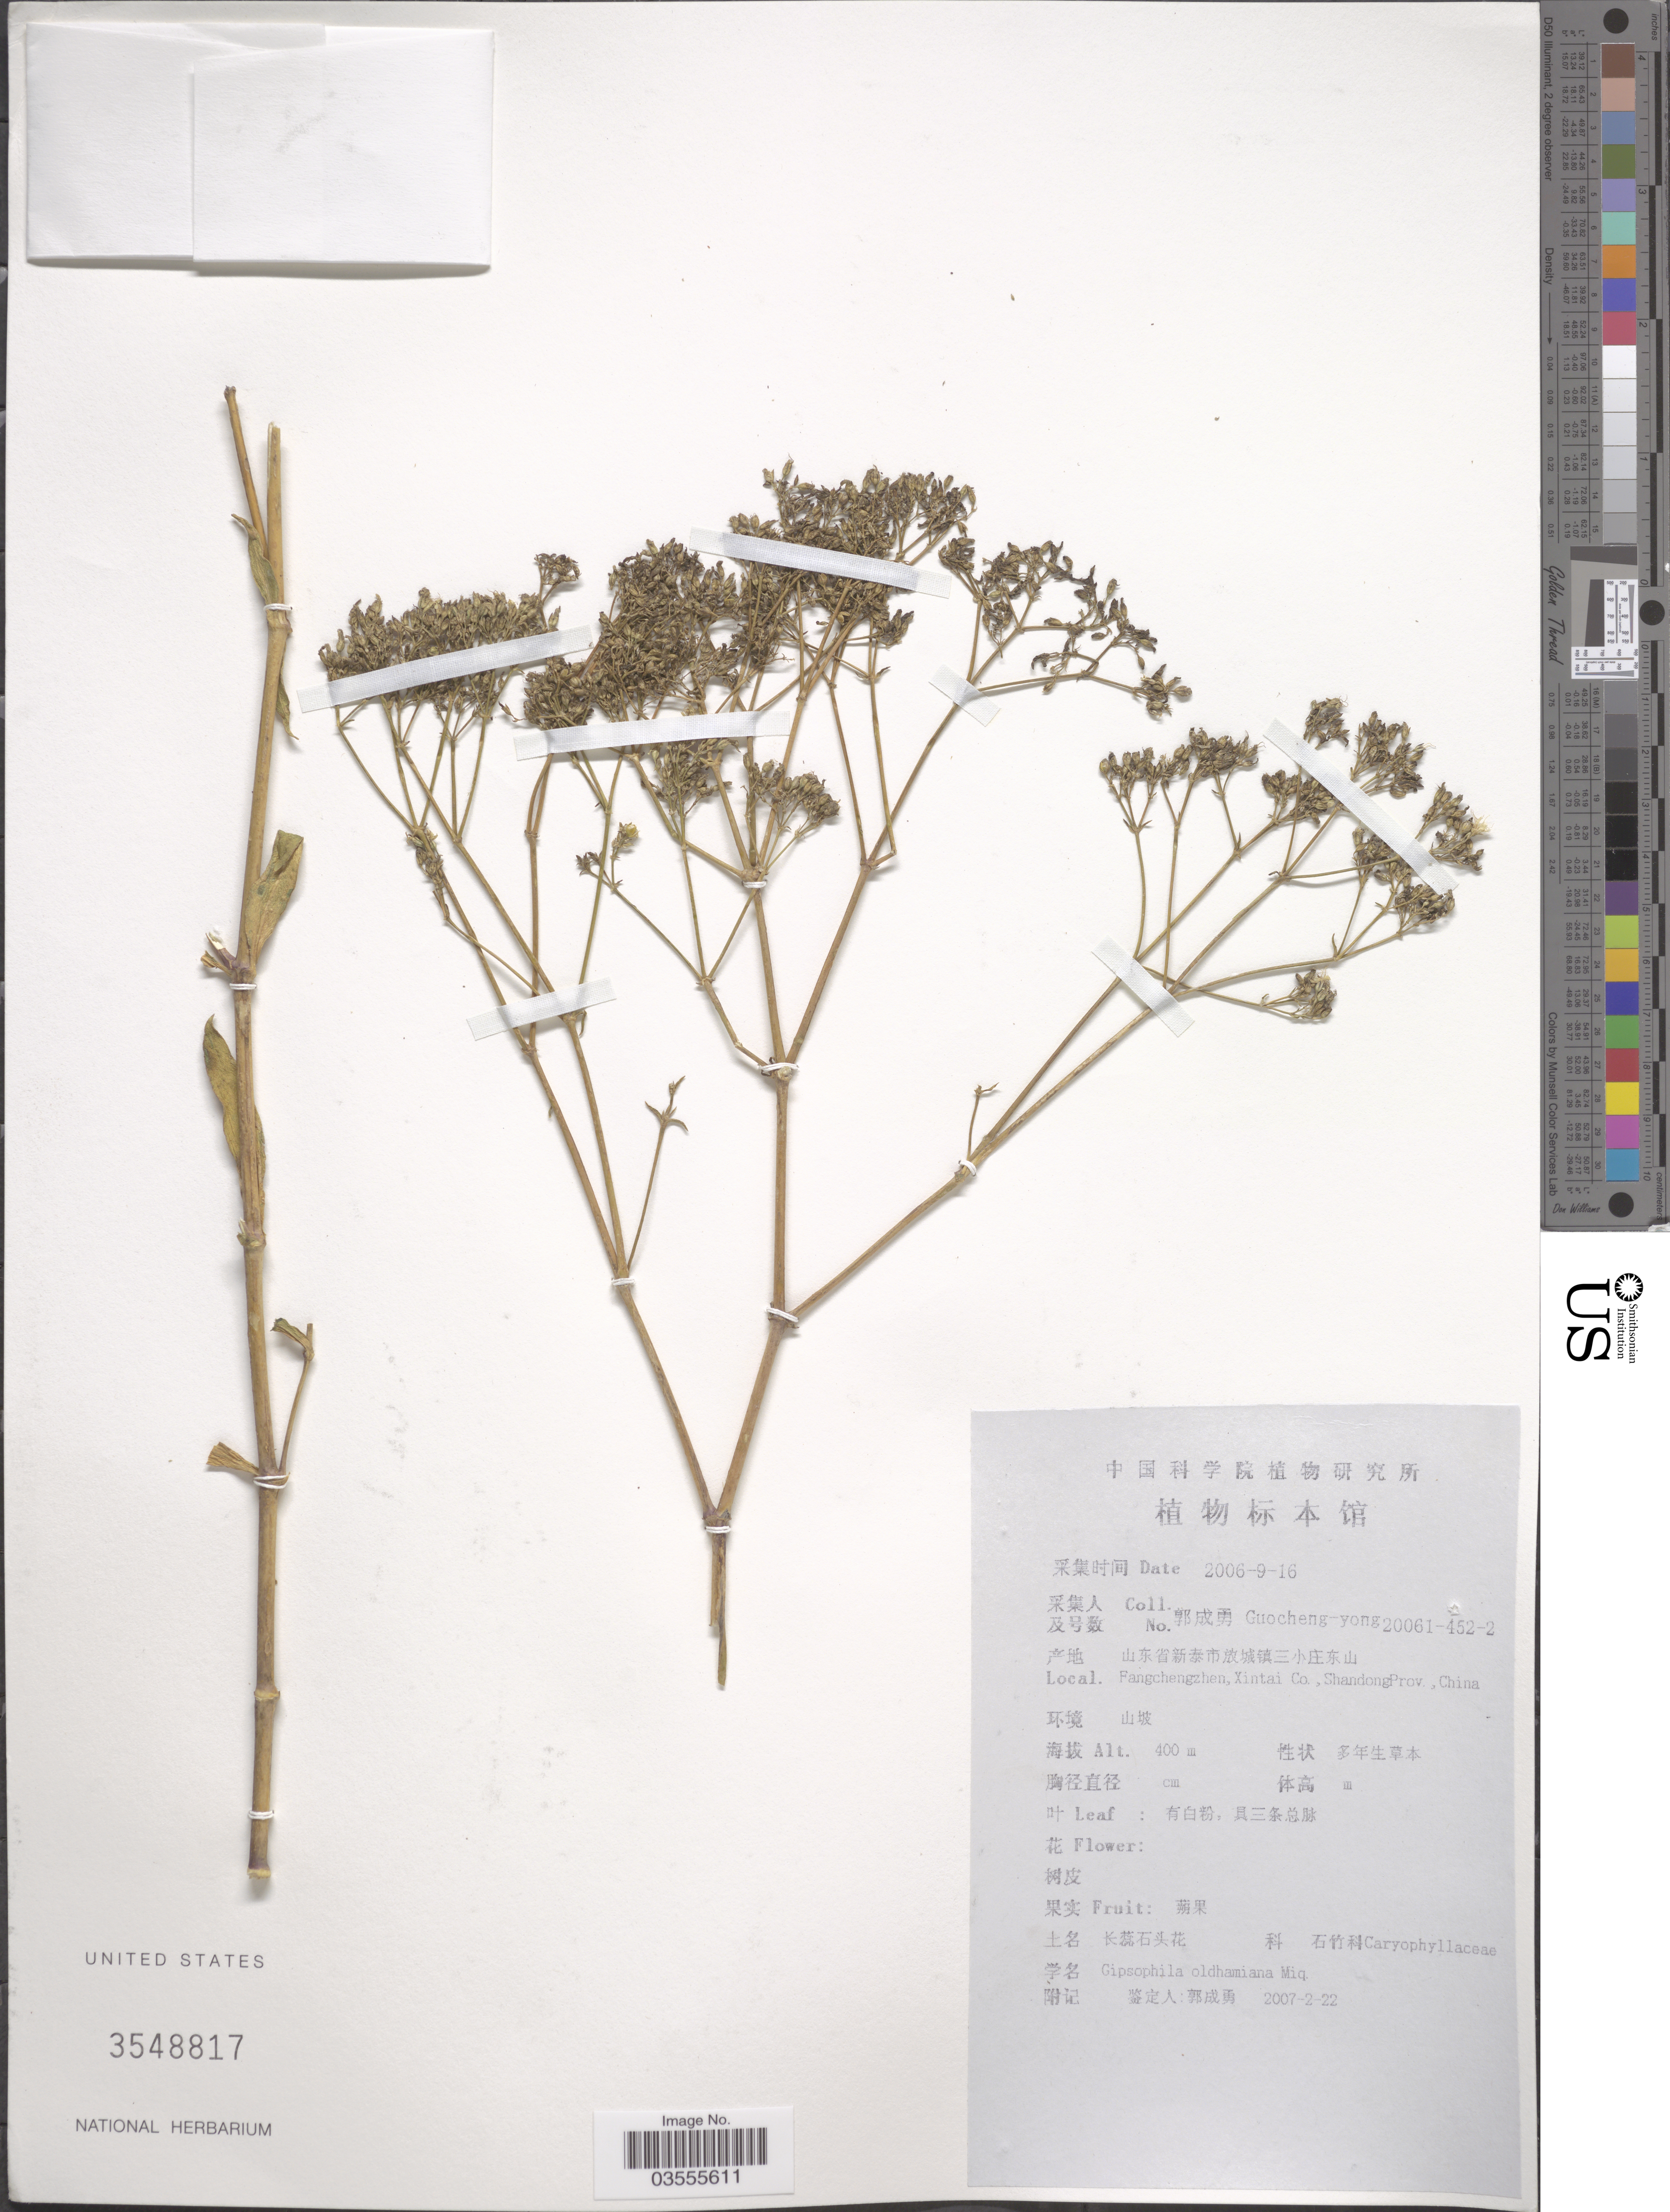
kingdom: Plantae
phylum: Tracheophyta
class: Magnoliopsida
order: Caryophyllales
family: Caryophyllaceae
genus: Gypsophila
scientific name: Gypsophila oldhamiana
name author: Miq.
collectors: Guo cheng-yong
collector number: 20061-452-2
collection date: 2006-09-16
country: China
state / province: Shandong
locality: Fangchengzhen, Xintai Co.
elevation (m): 400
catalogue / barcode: US 3548817